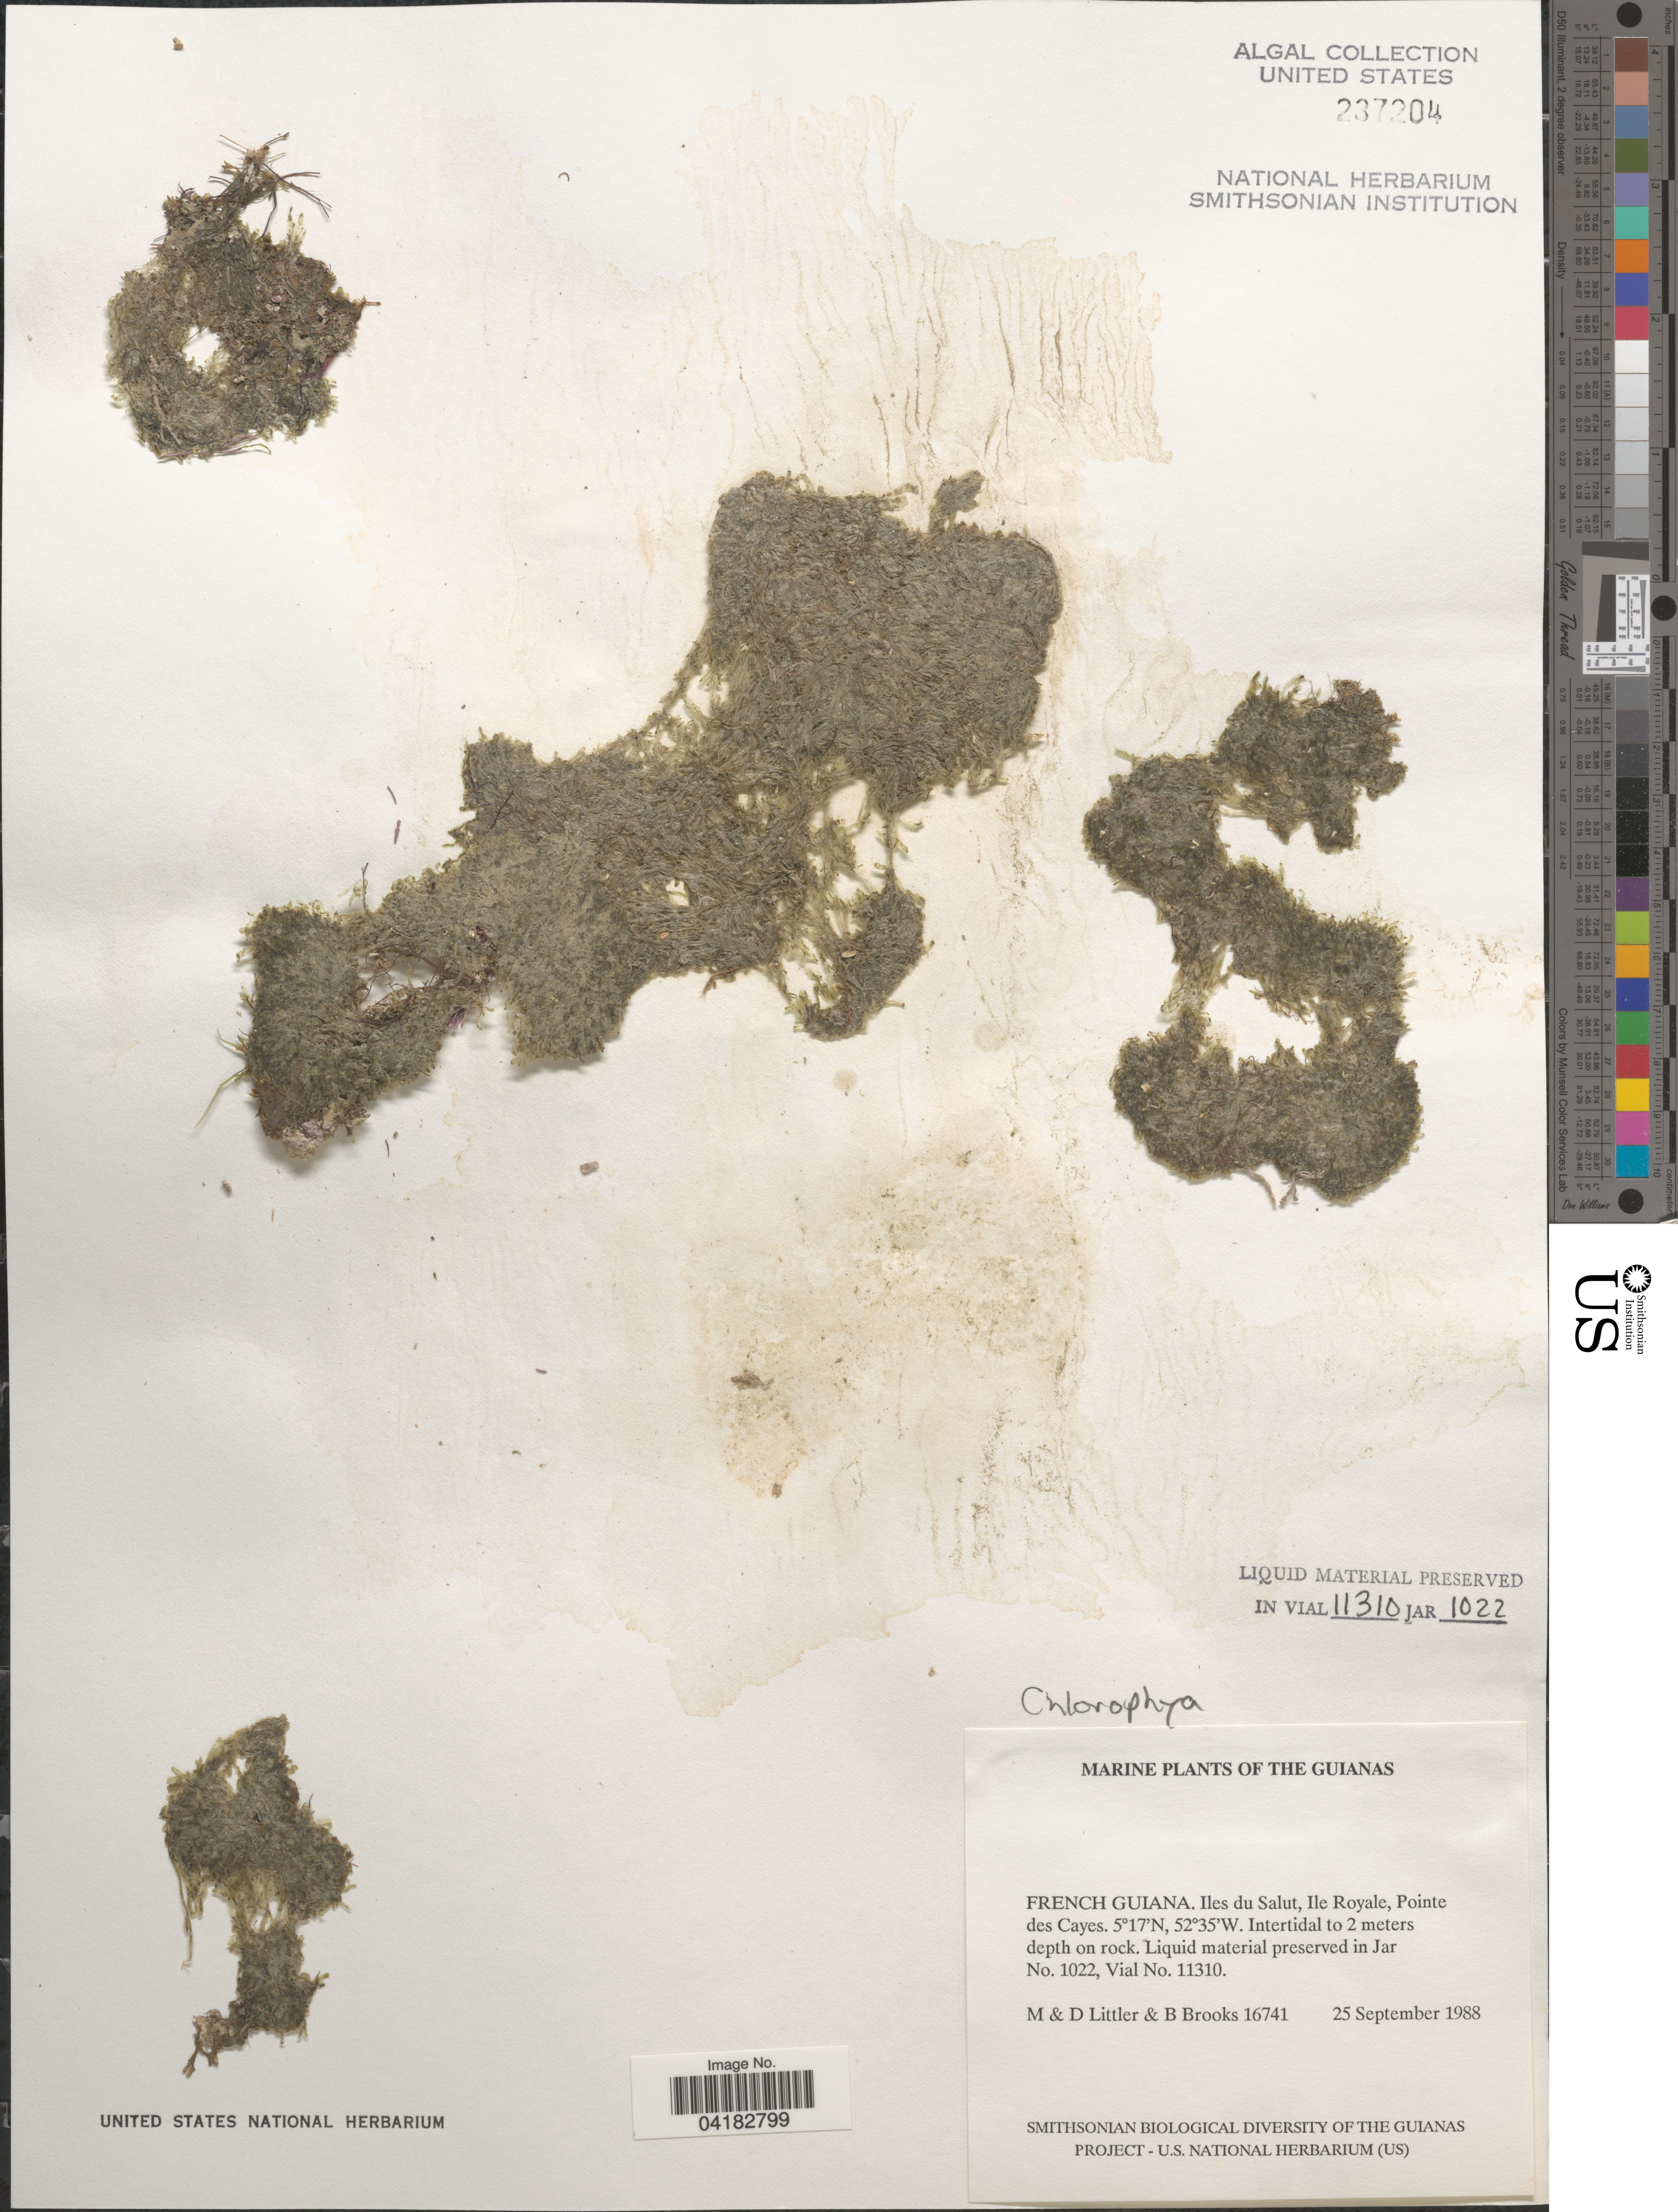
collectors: M. Littler, D. S. Littler & B. Brooks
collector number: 16741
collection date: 1988-09-25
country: French Guiana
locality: Guianas. Iles du Salut, Ile Royale, Pointe des Cayes.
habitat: Intertidal to 2 meters depth on rock.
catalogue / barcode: US 237204